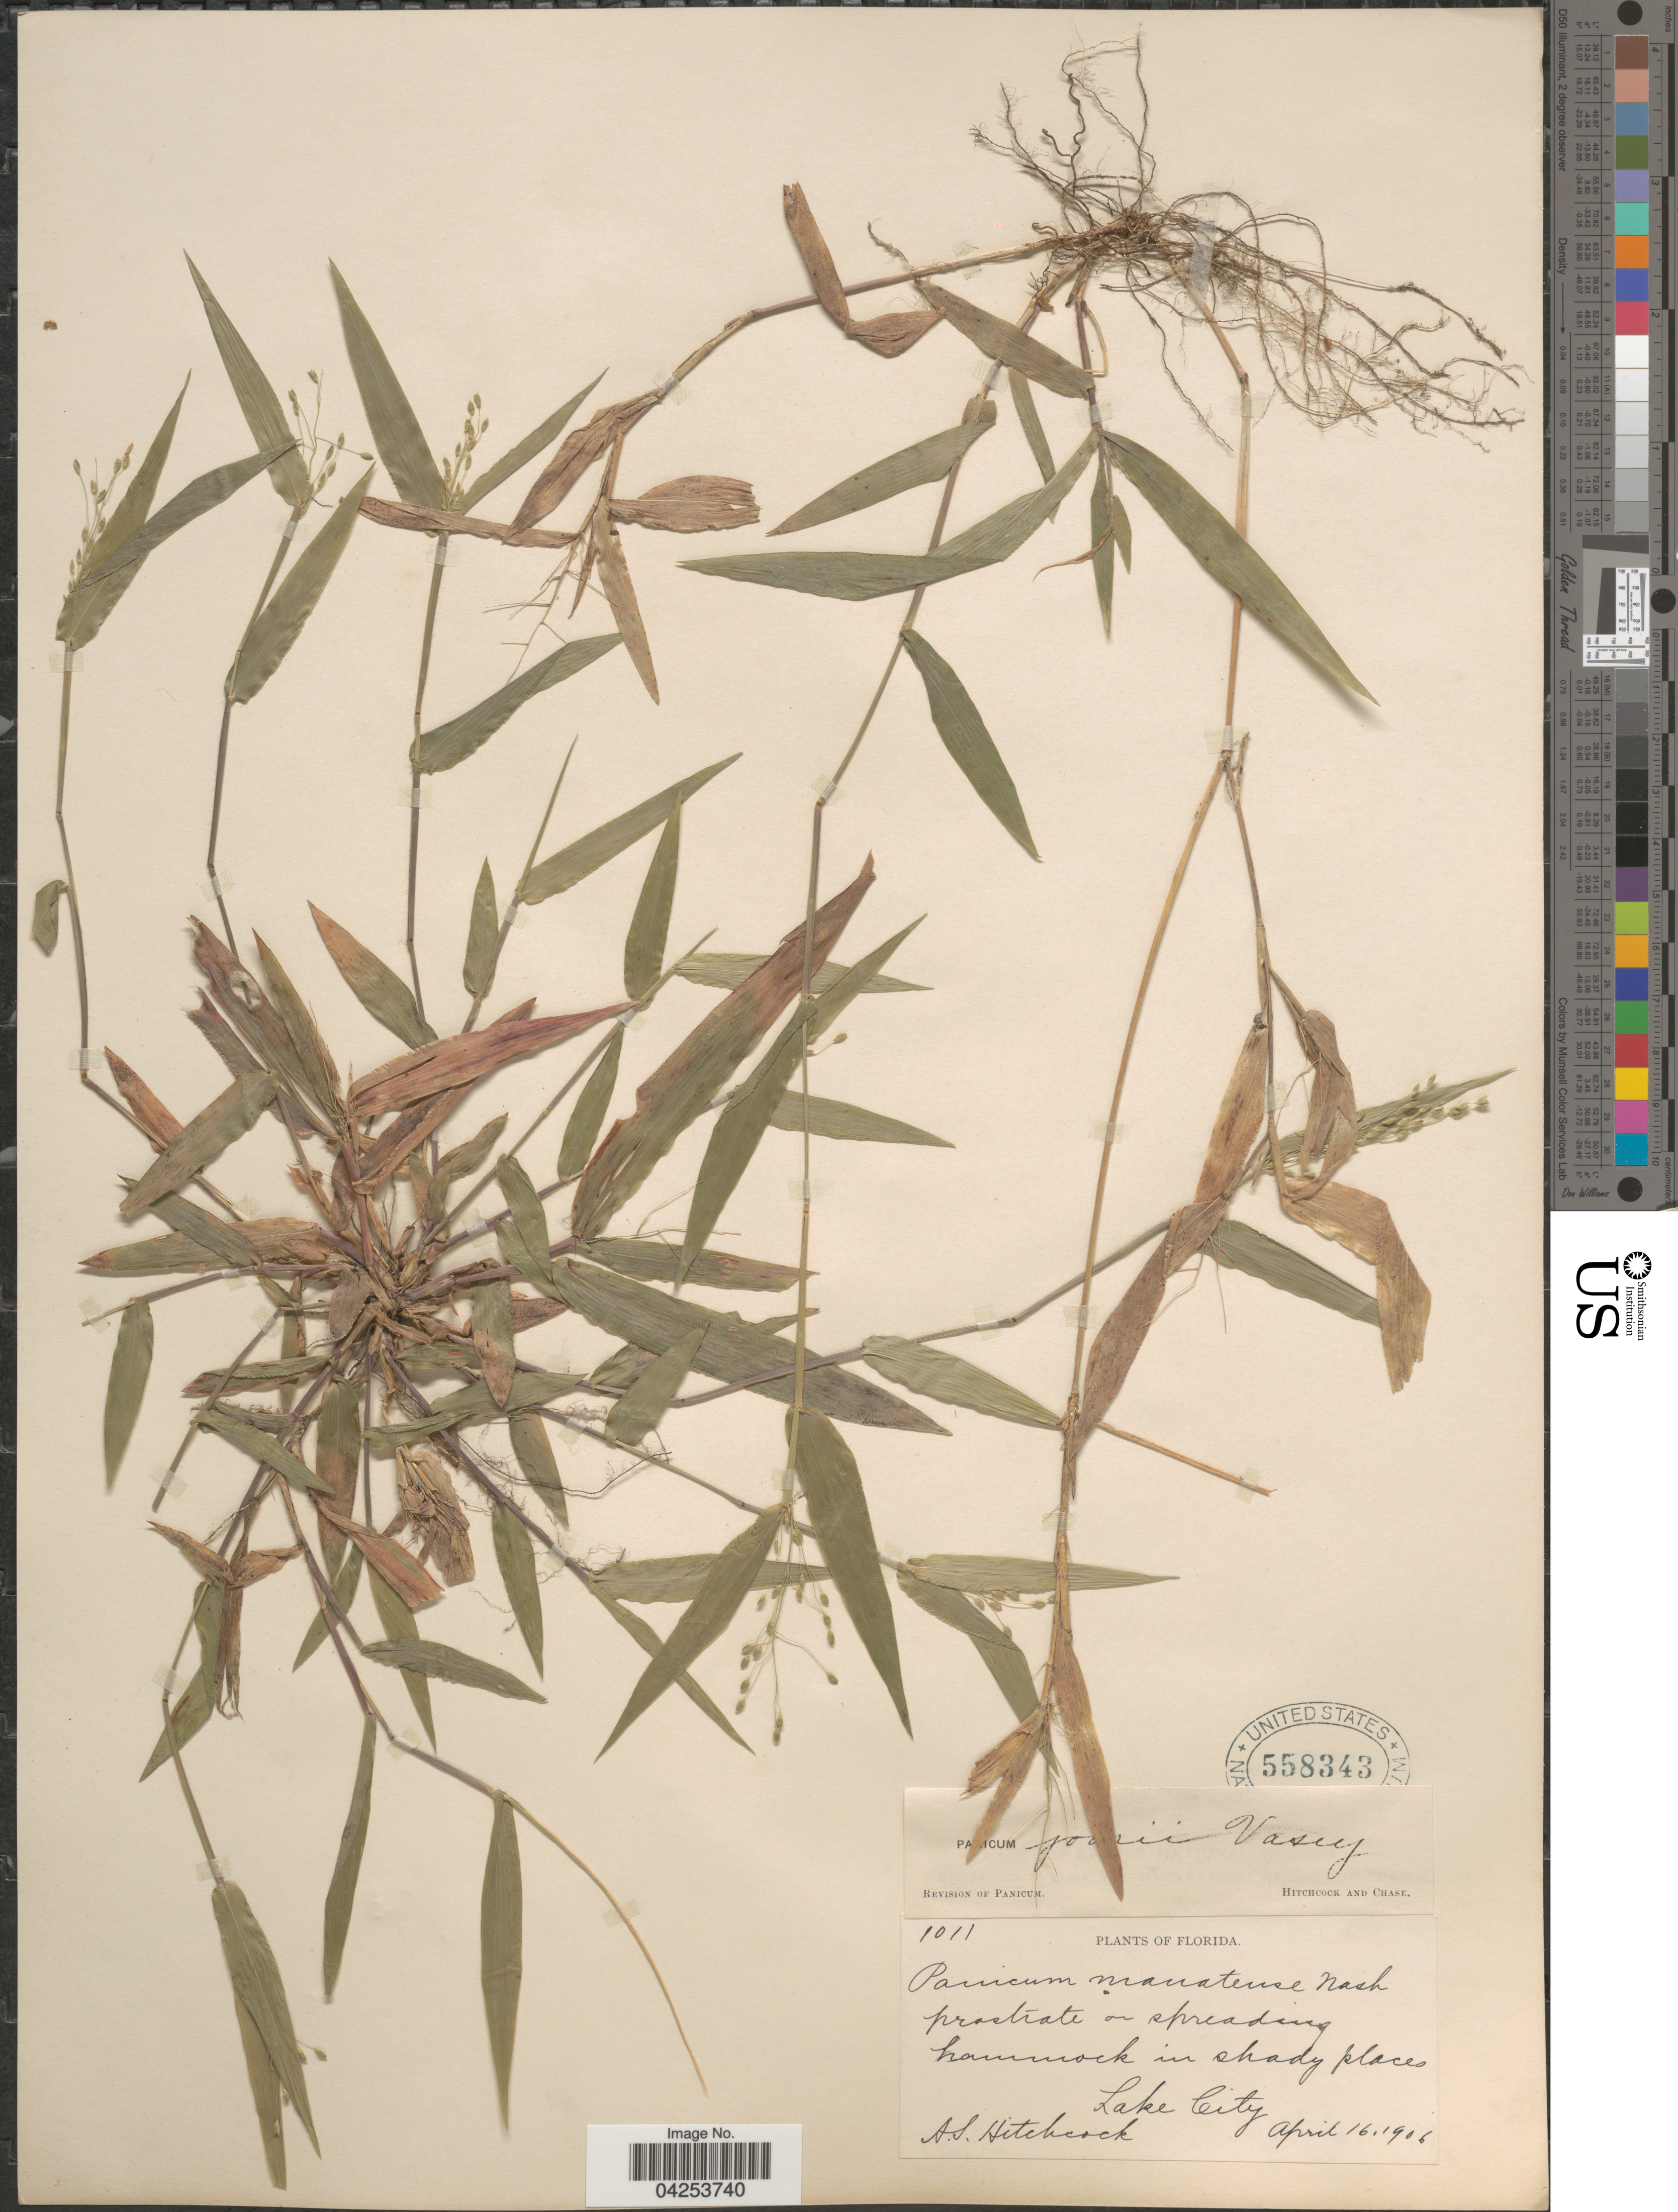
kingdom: Plantae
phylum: Tracheophyta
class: Liliopsida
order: Poales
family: Poaceae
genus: Dichanthelium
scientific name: Dichanthelium commutatum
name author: (Schult.) Gould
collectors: A. S. Hitchcock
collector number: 1011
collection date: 1906-04-16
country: United States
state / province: Florida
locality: Hammock in shady places Lake City.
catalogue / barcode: US 558343